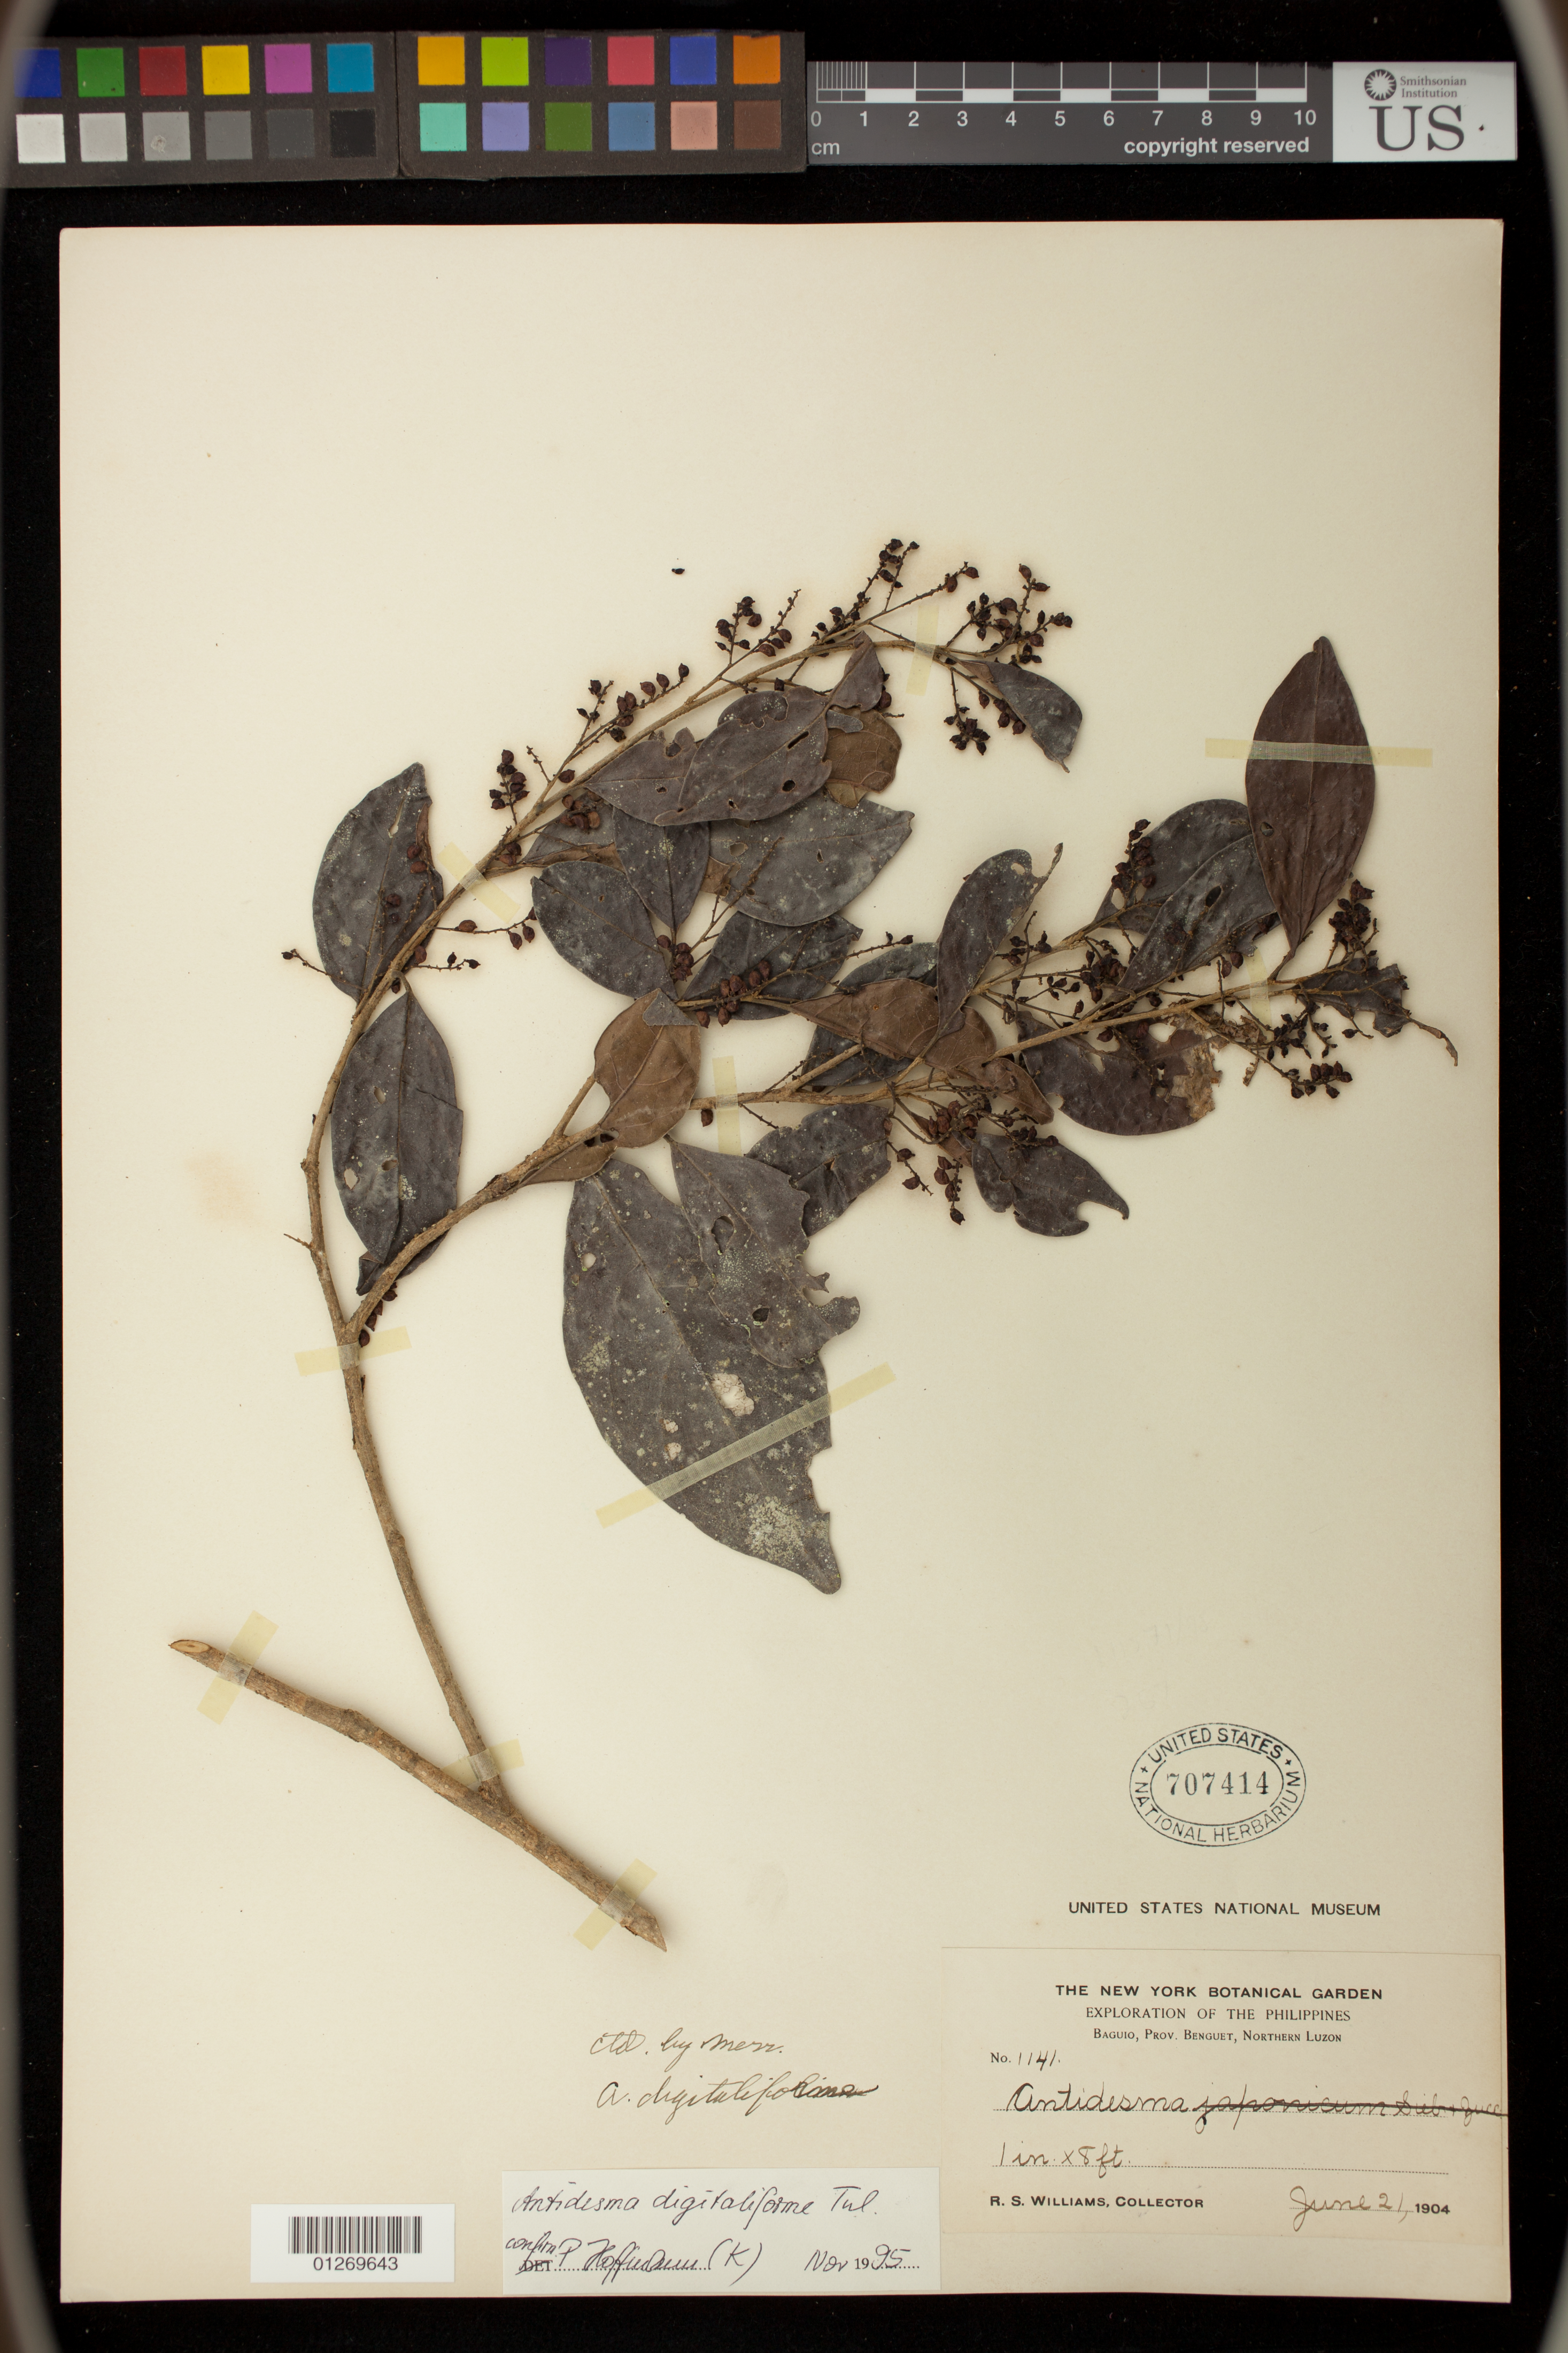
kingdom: Plantae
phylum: Tracheophyta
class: Magnoliopsida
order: Malpighiales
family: Phyllanthaceae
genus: Antidesma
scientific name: Antidesma digitaliforme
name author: Tul.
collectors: R. S. Williams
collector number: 1141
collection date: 1904-06-21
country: Philippines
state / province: Cordillera (Administrative Region)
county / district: Benguet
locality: Baguio, N. Luzon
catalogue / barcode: US 707414